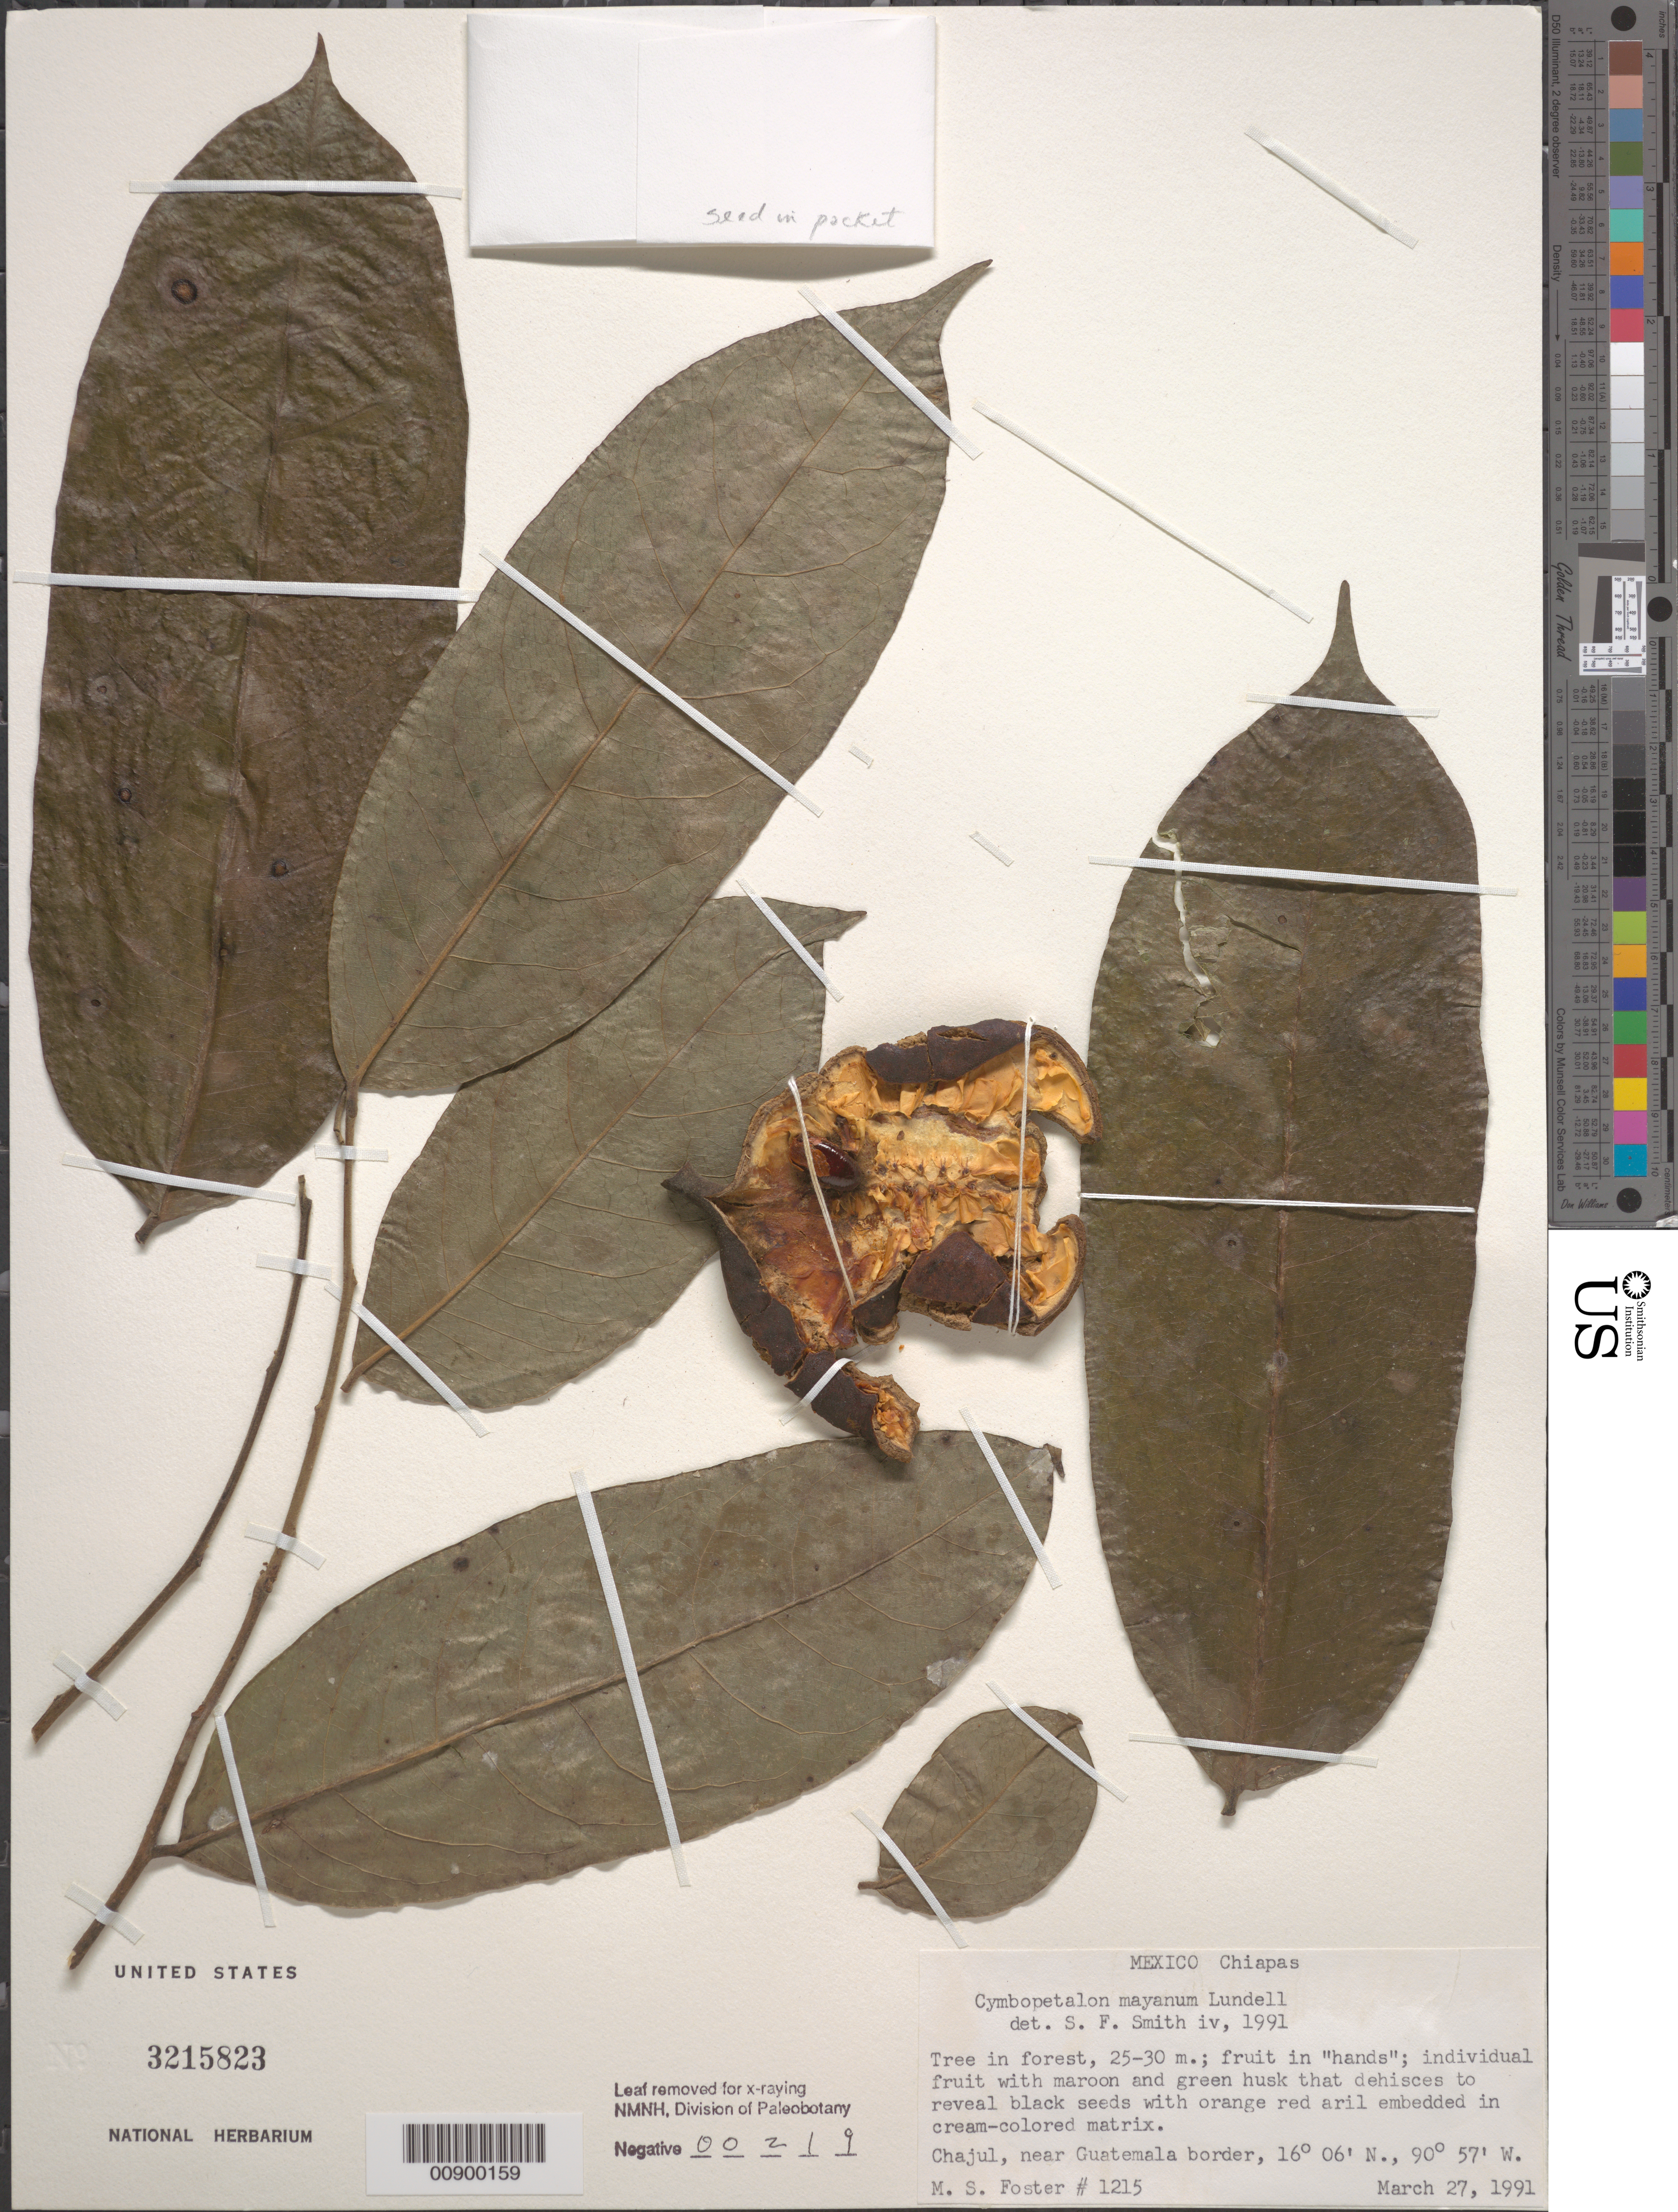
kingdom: Plantae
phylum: Tracheophyta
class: Magnoliopsida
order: Magnoliales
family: Annonaceae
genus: Cymbopetalum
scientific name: Cymbopetalum mayanum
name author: Lundell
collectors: M. S. Foster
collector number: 1215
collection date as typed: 27 Mar 1991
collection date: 1991-03-27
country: Mexico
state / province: Chiapas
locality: Chajul, near Guatemala border. Chiapas.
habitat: In forest.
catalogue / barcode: US 3215823